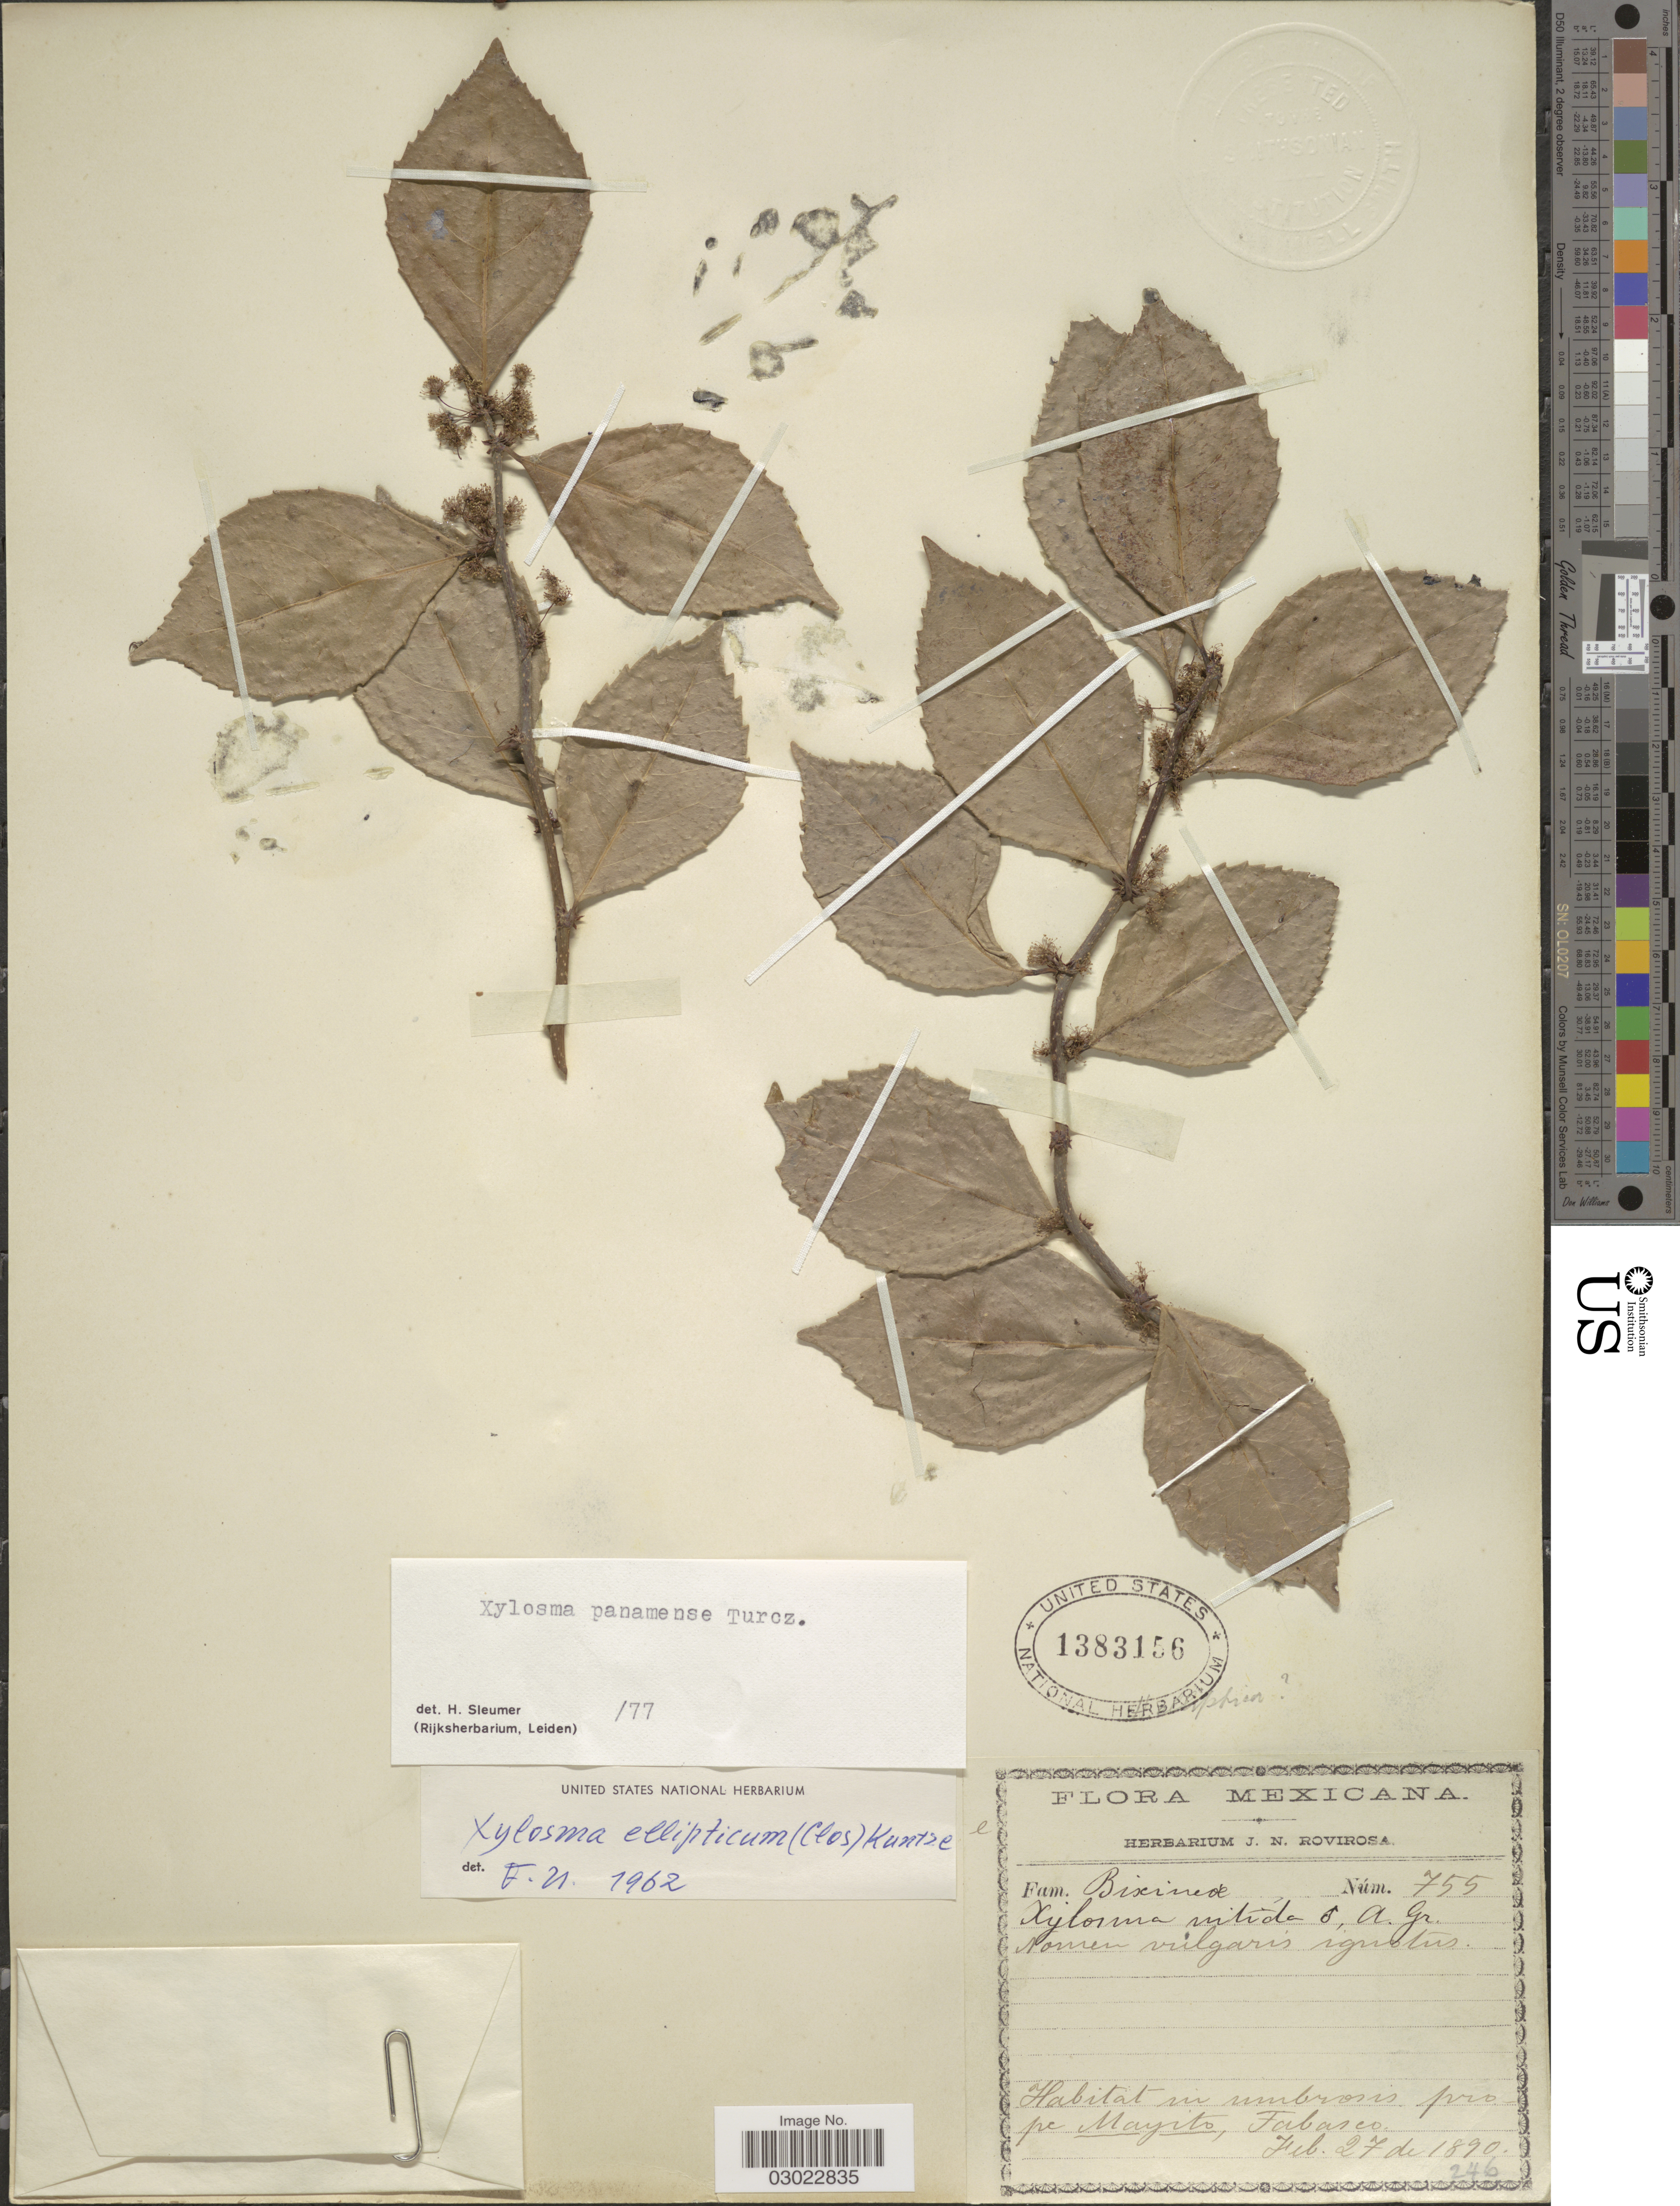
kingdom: Plantae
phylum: Tracheophyta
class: Magnoliopsida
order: Malpighiales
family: Salicaceae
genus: Xylosma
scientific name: Xylosma panamensis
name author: Turcz.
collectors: ex herb. J. N. Rovirosa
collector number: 755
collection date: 1890-07-27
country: Mexico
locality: In umbrosis prope Mayito, Fabasco.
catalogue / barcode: US 1383156